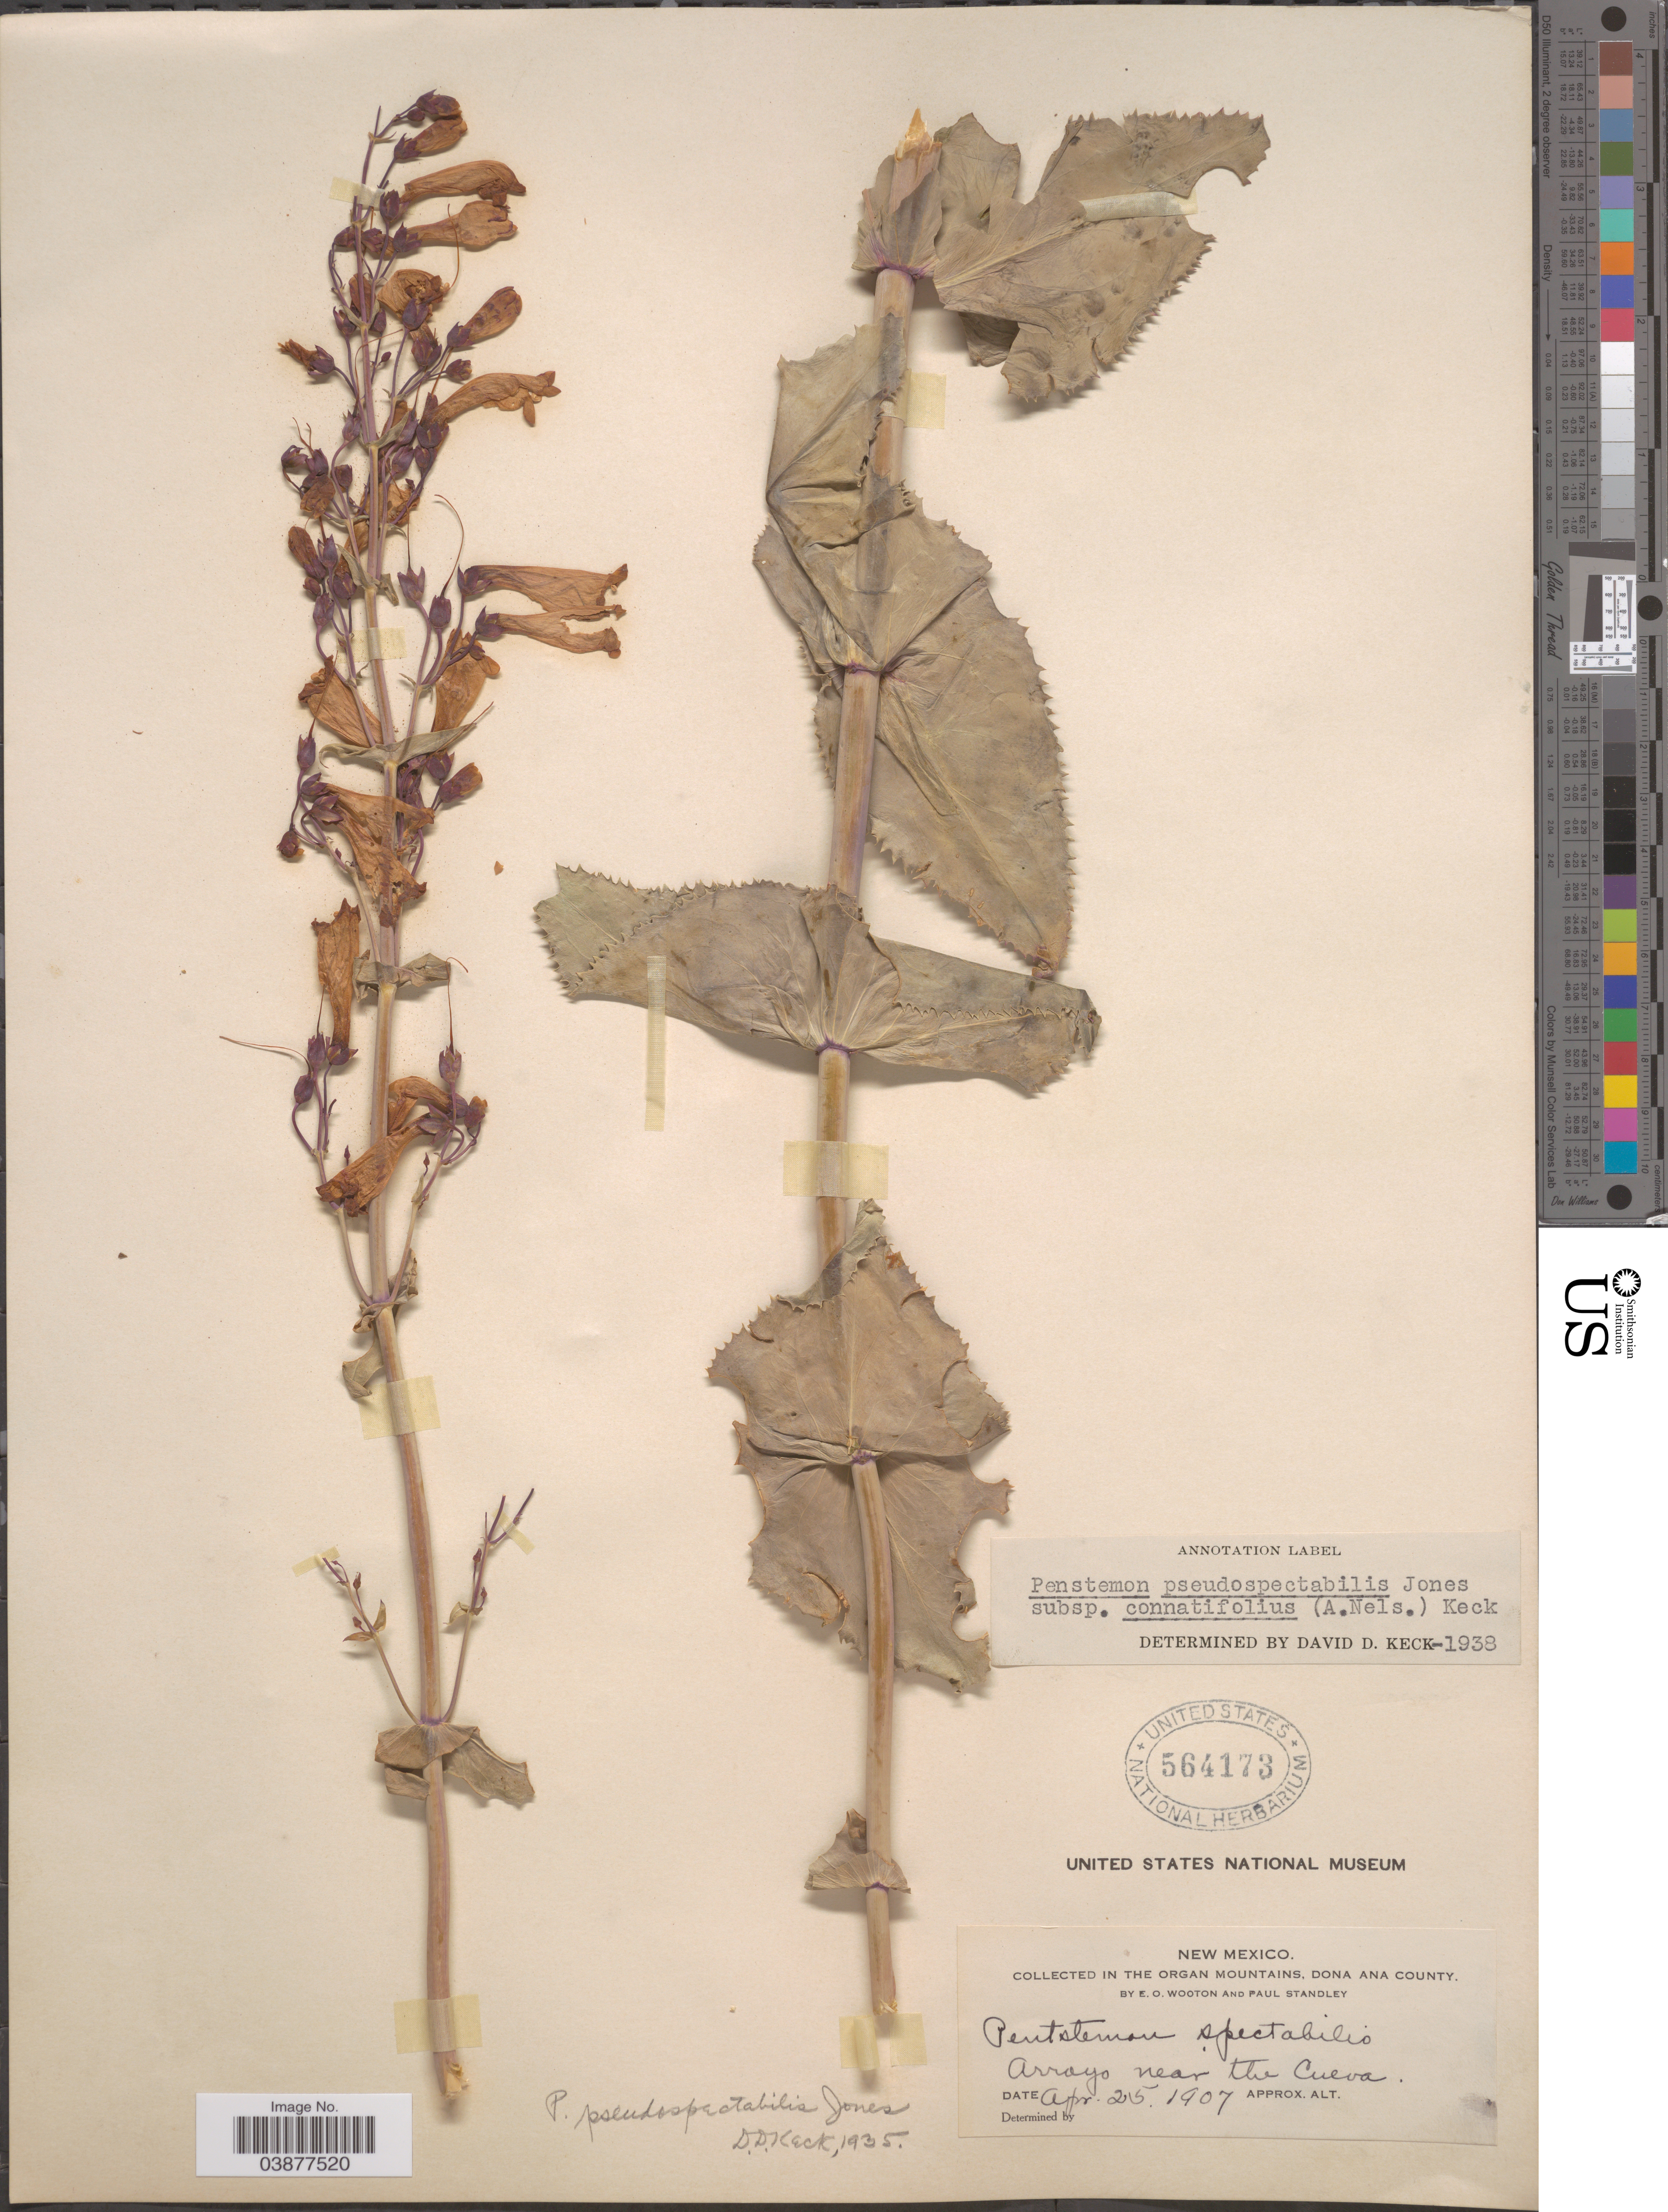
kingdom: Plantae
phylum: Tracheophyta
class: Magnoliopsida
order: Lamiales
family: Plantaginaceae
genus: Penstemon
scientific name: Penstemon pseudospectabilis var. connatifolius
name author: (A. Nelson) D.D. Keck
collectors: E. O. Wooton & P. C. Standley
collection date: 1907-04-25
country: United States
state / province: New Mexico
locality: In the Organ Mountains, Dona Ana County. Arroyo near the Cueva.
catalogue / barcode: US 564173